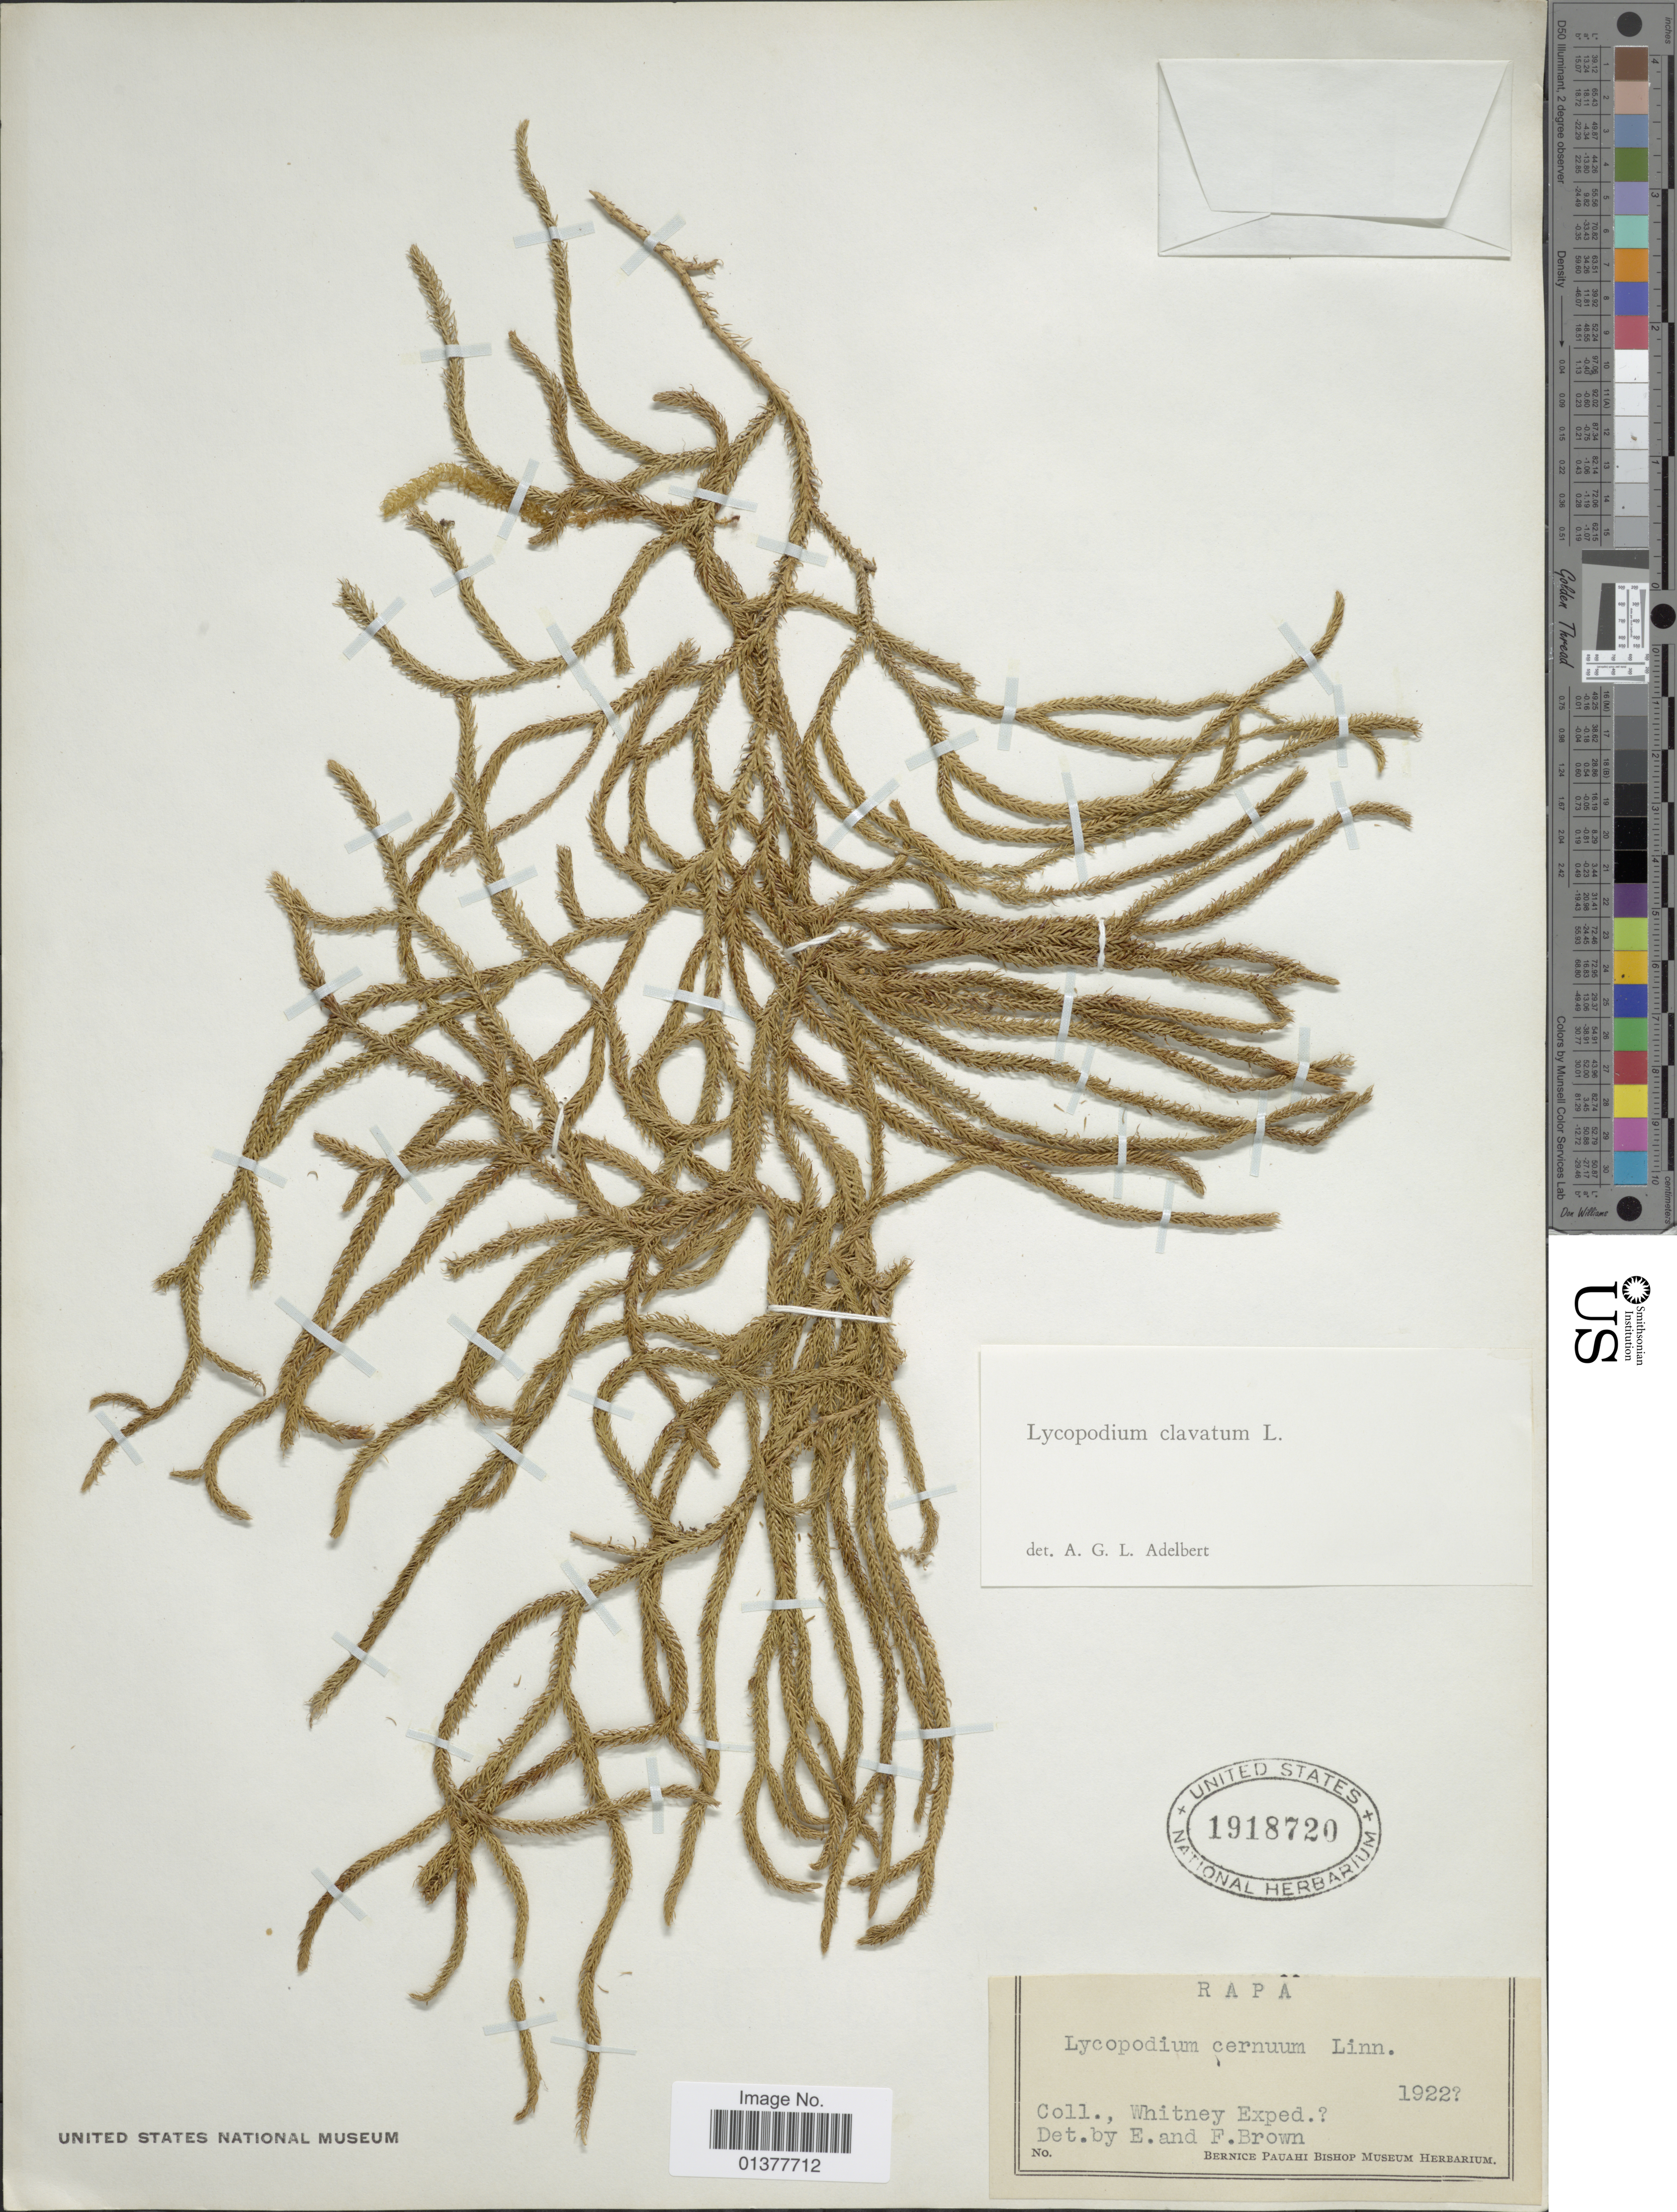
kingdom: Plantae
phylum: Tracheophyta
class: Lycopodiopsida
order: Lycopodiales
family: Lycopodiaceae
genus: Lycopodium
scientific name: Lycopodium clavatum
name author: L.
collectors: Whitney Exped.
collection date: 1922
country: French Polynesia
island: Rapa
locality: Rapa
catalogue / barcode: US 1918720